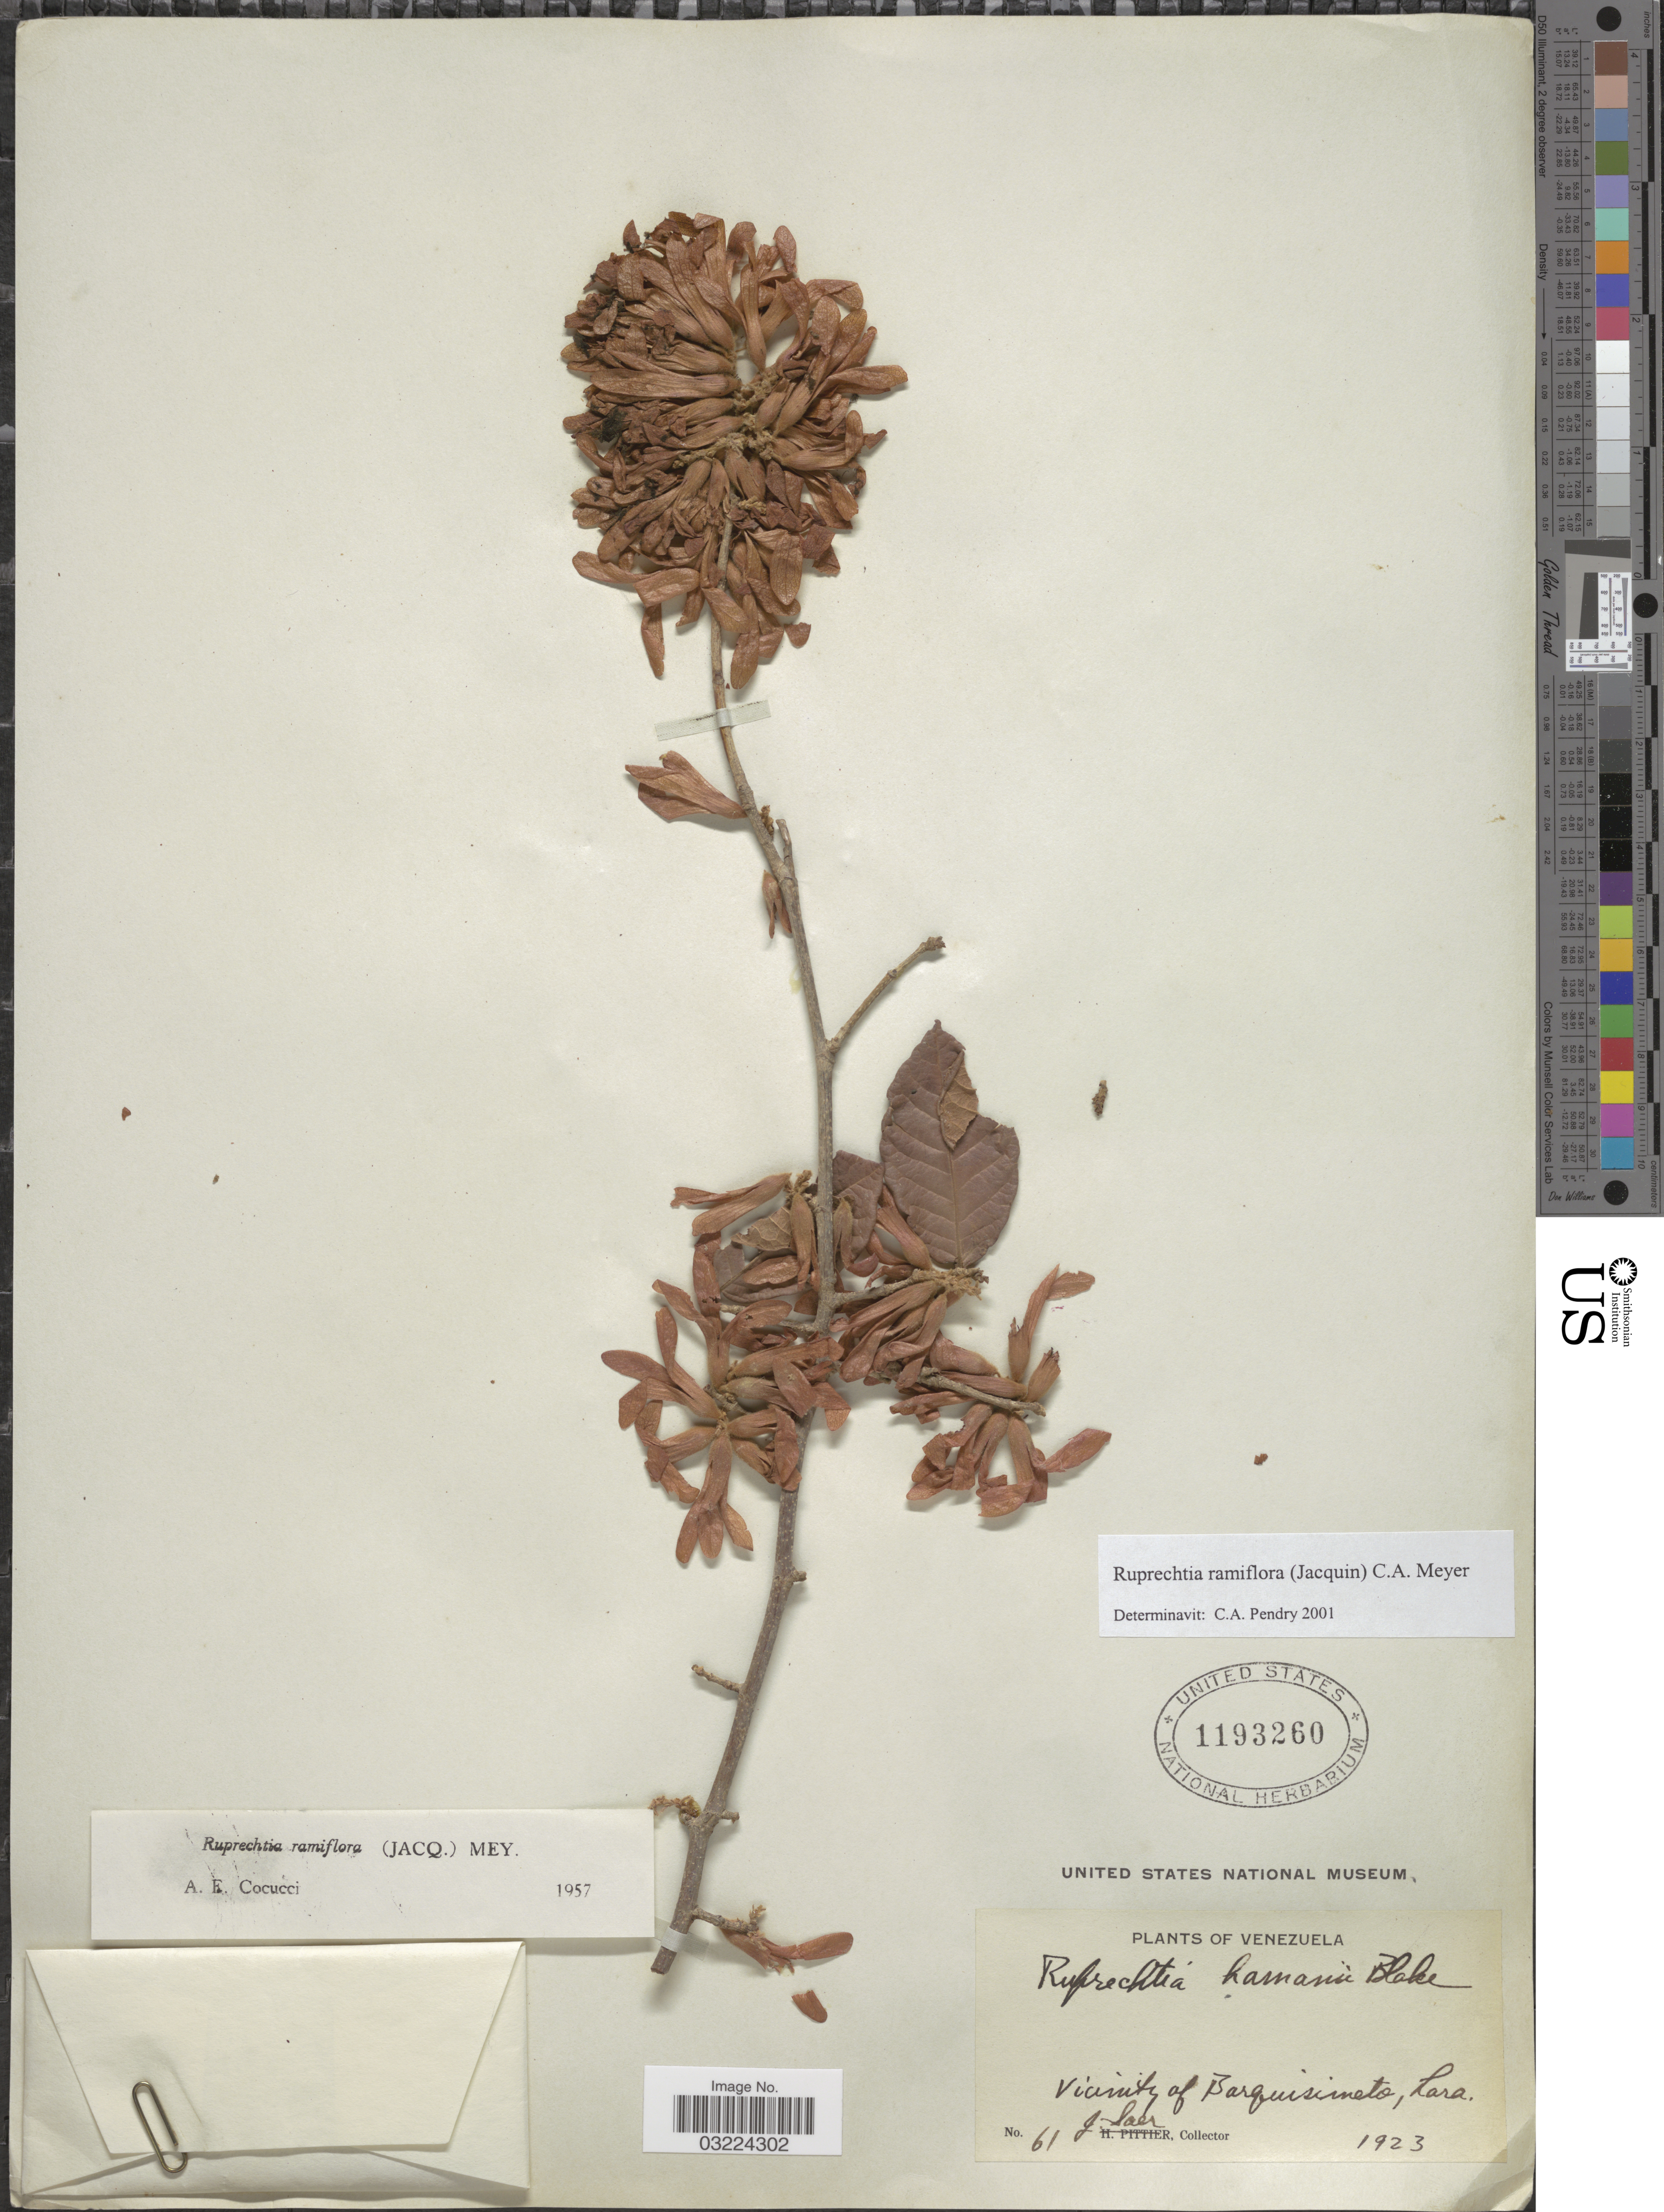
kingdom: Plantae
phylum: Tracheophyta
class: Magnoliopsida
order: Caryophyllales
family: Polygonaceae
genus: Ruprechtia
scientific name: Ruprechtia ramiflora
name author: (Jacq.) C.A. Mey.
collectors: J. Saer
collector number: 61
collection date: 1923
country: Venezuela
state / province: Lara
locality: Vicinity of Barquisimeto.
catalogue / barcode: US 1193260